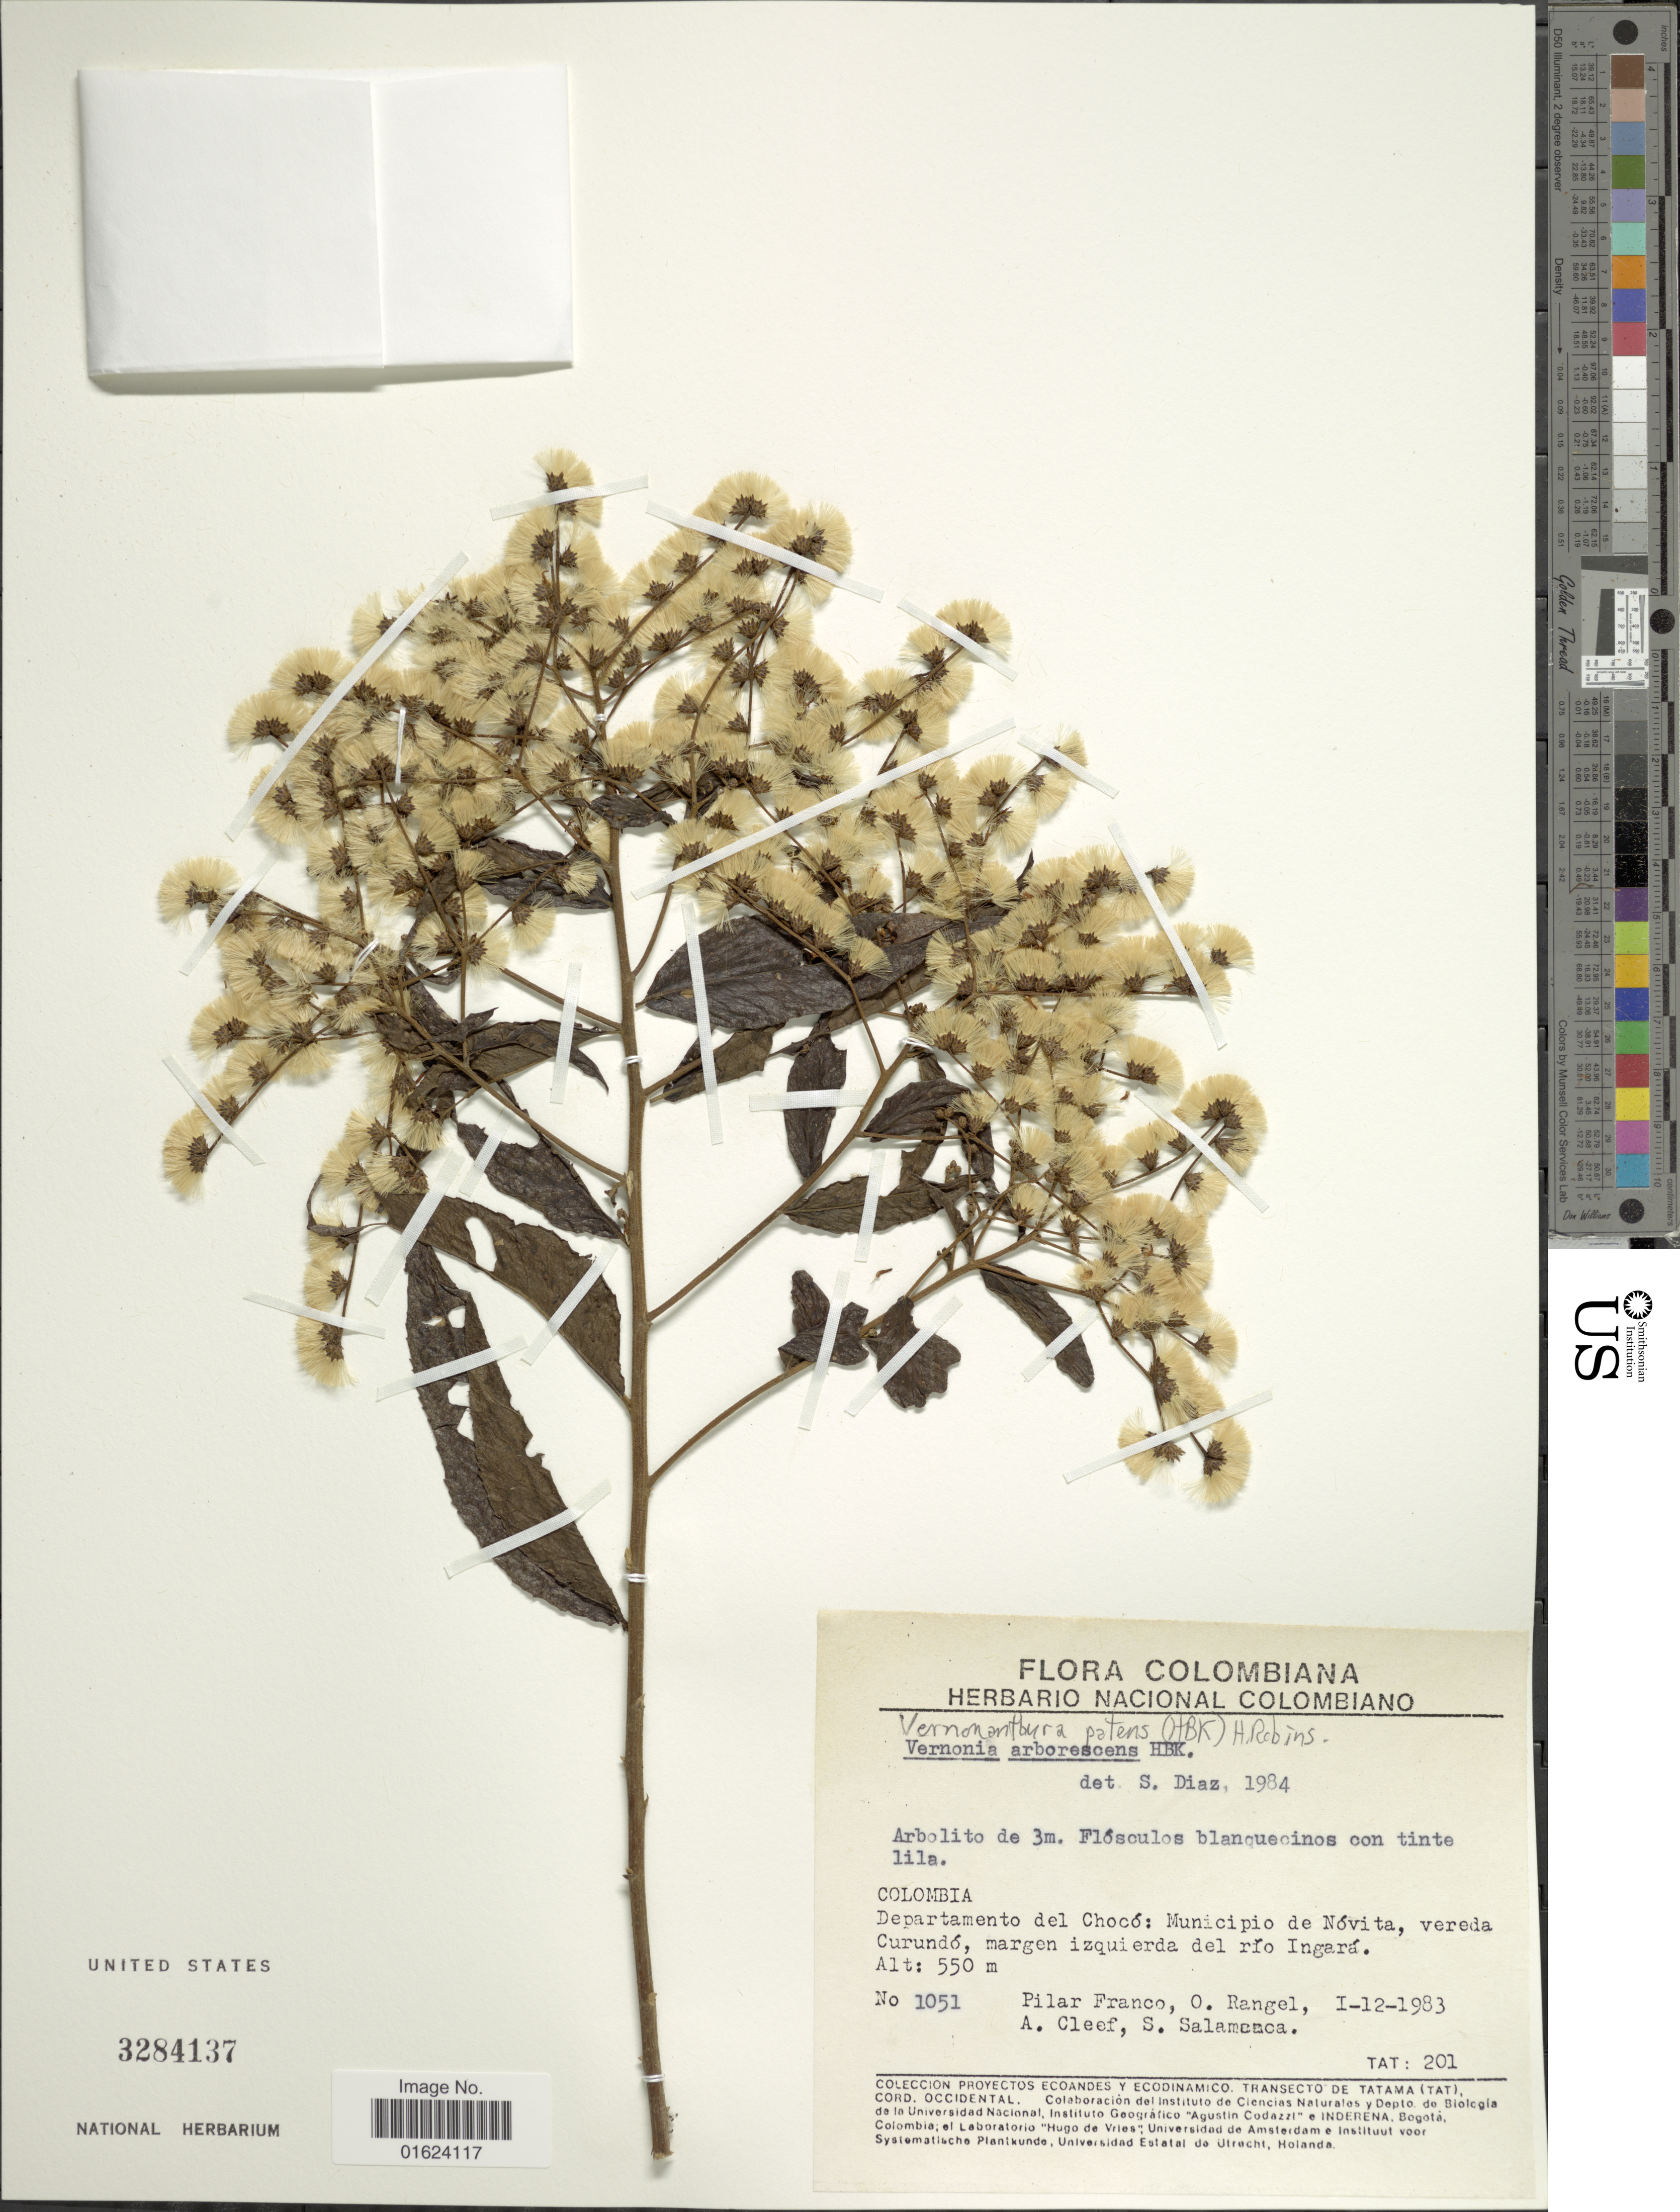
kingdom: Plantae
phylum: Tracheophyta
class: Magnoliopsida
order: Asterales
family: Asteraceae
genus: Vernonanthura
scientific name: Vernonanthura patens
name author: (Kunth) H. Rob.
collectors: P. Franco Roselli, O. Rangel, A. M. Cleef & S. Salamanca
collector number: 201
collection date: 1983-12-01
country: Colombia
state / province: Chocó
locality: Departamento del Choco: Municipio de Novita, vereda Curundo, margen izquierda del rio Ingara.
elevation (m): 550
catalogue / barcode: US 3284137